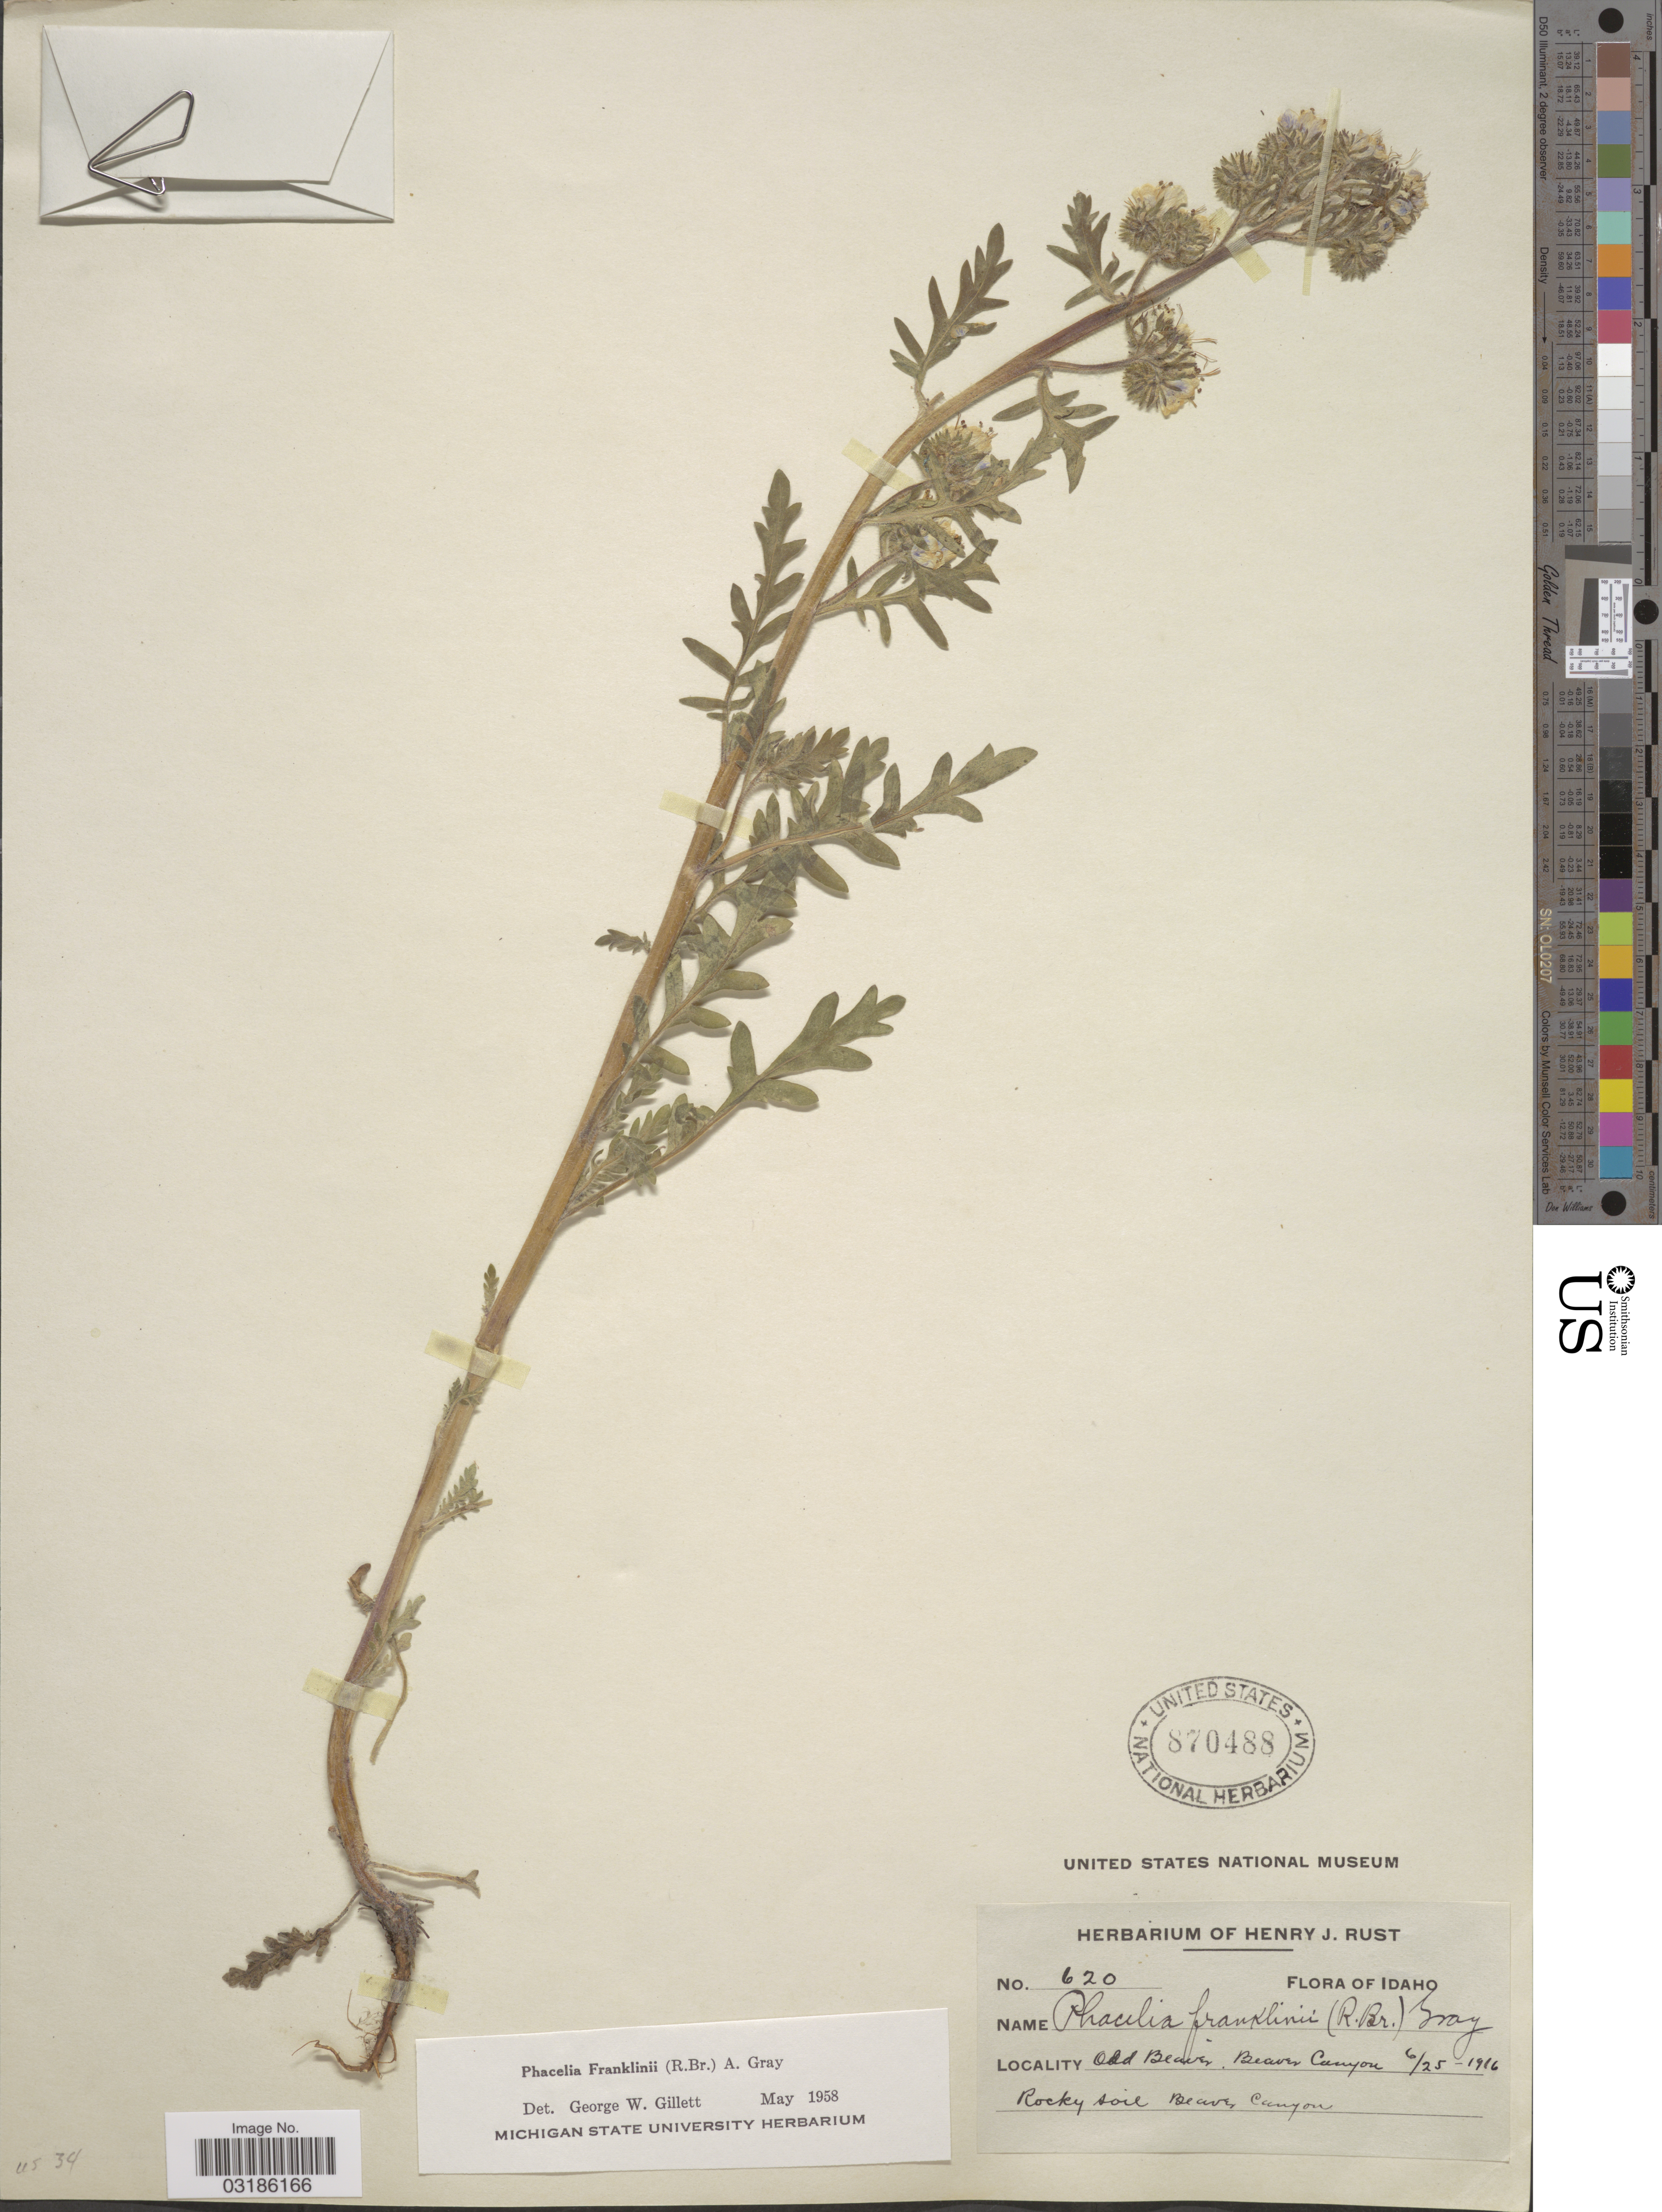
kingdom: Plantae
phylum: Tracheophyta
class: Magnoliopsida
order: Boraginales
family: Hydrophyllaceae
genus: Phacelia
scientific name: Phacelia franklinii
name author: Nutt.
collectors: ex herb. Henry J. Rust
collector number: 620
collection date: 1916-06-25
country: United States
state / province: Idaho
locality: Old Beaver. Beaver Canyon.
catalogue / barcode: US 870488